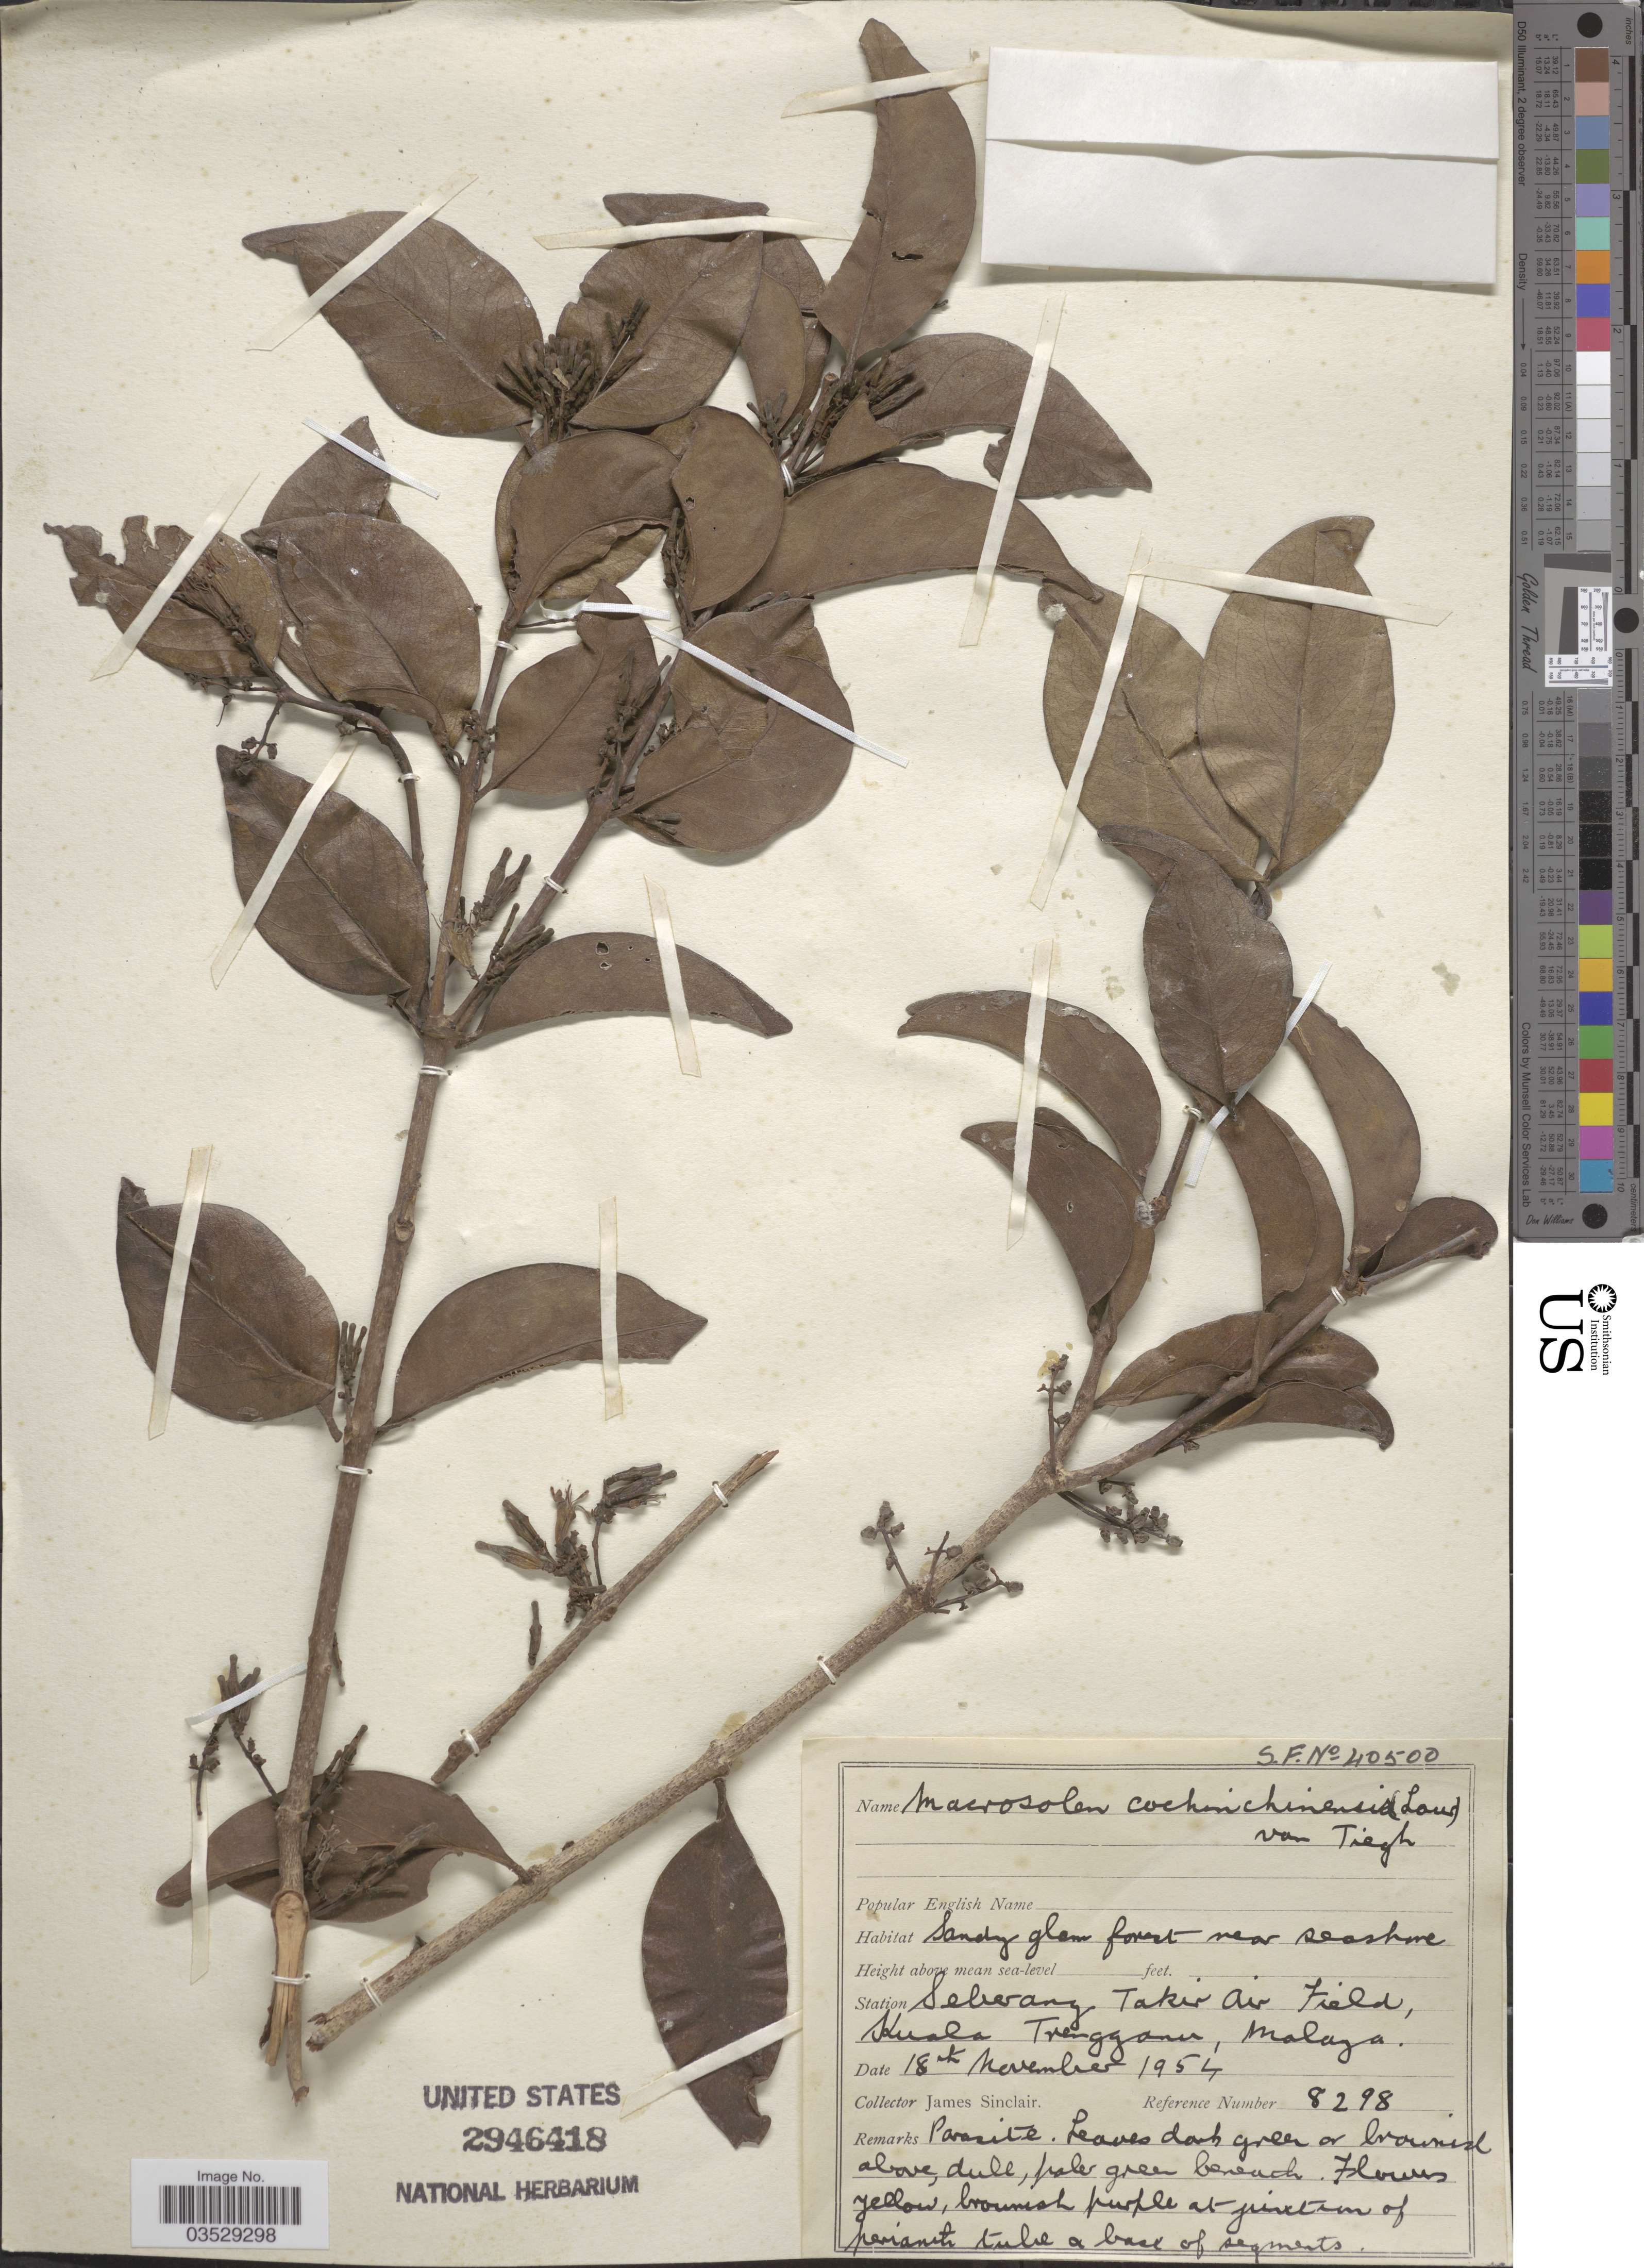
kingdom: Plantae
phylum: Tracheophyta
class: Magnoliopsida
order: Santalales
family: Loranthaceae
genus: Macrosolen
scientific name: Macrosolen cochinchinensis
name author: (Lour.) Tiegh.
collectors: J. Sinclair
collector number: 8298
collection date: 1954-11-18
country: Malaysia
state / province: Terengganu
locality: Station Seberang Takir Air Field, Kuala Trengganu, Malaya.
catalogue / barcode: US 2946418